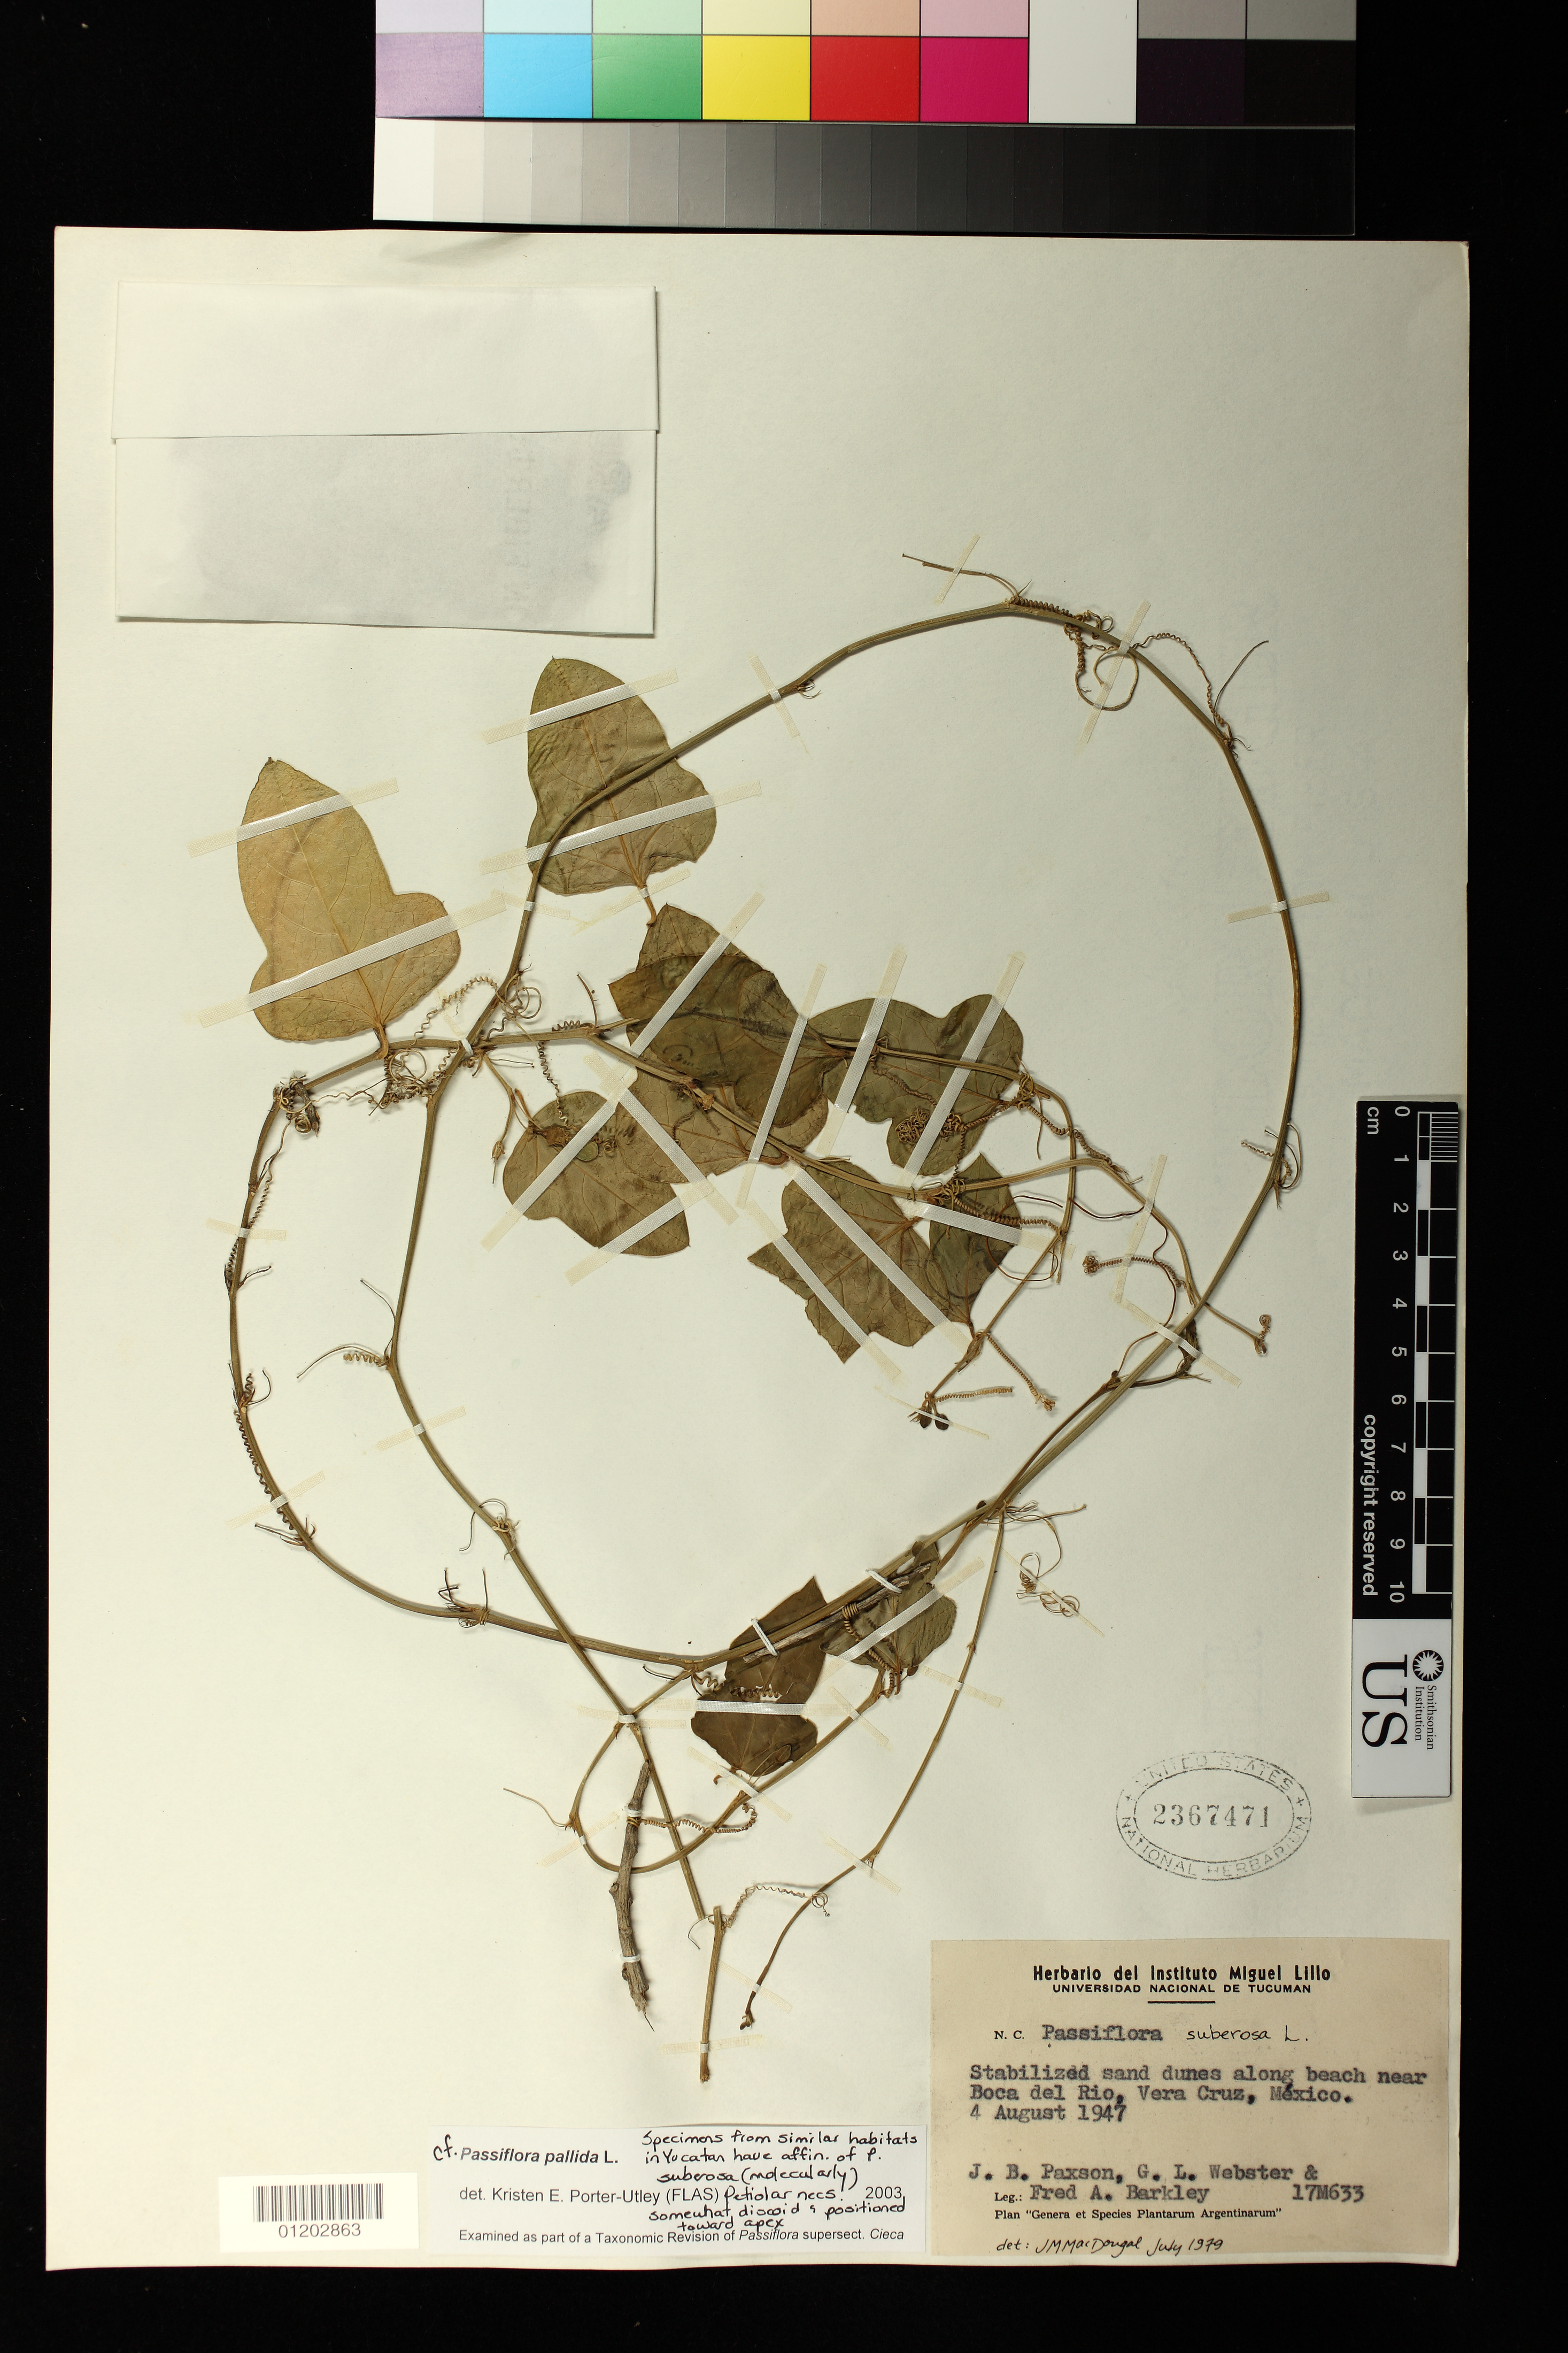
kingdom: Plantae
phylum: Tracheophyta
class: Magnoliopsida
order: Malpighiales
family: Passifloraceae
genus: Passiflora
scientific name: Passiflora pallida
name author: L.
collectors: J. B. Paxson, G. L. Webster & F. A. Barkley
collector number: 17M633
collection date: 1947-08-04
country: Mexico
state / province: Veracruz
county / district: Boca del Rio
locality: Stablized sand dunes along beach near Boca del Rio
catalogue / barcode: US 2367471